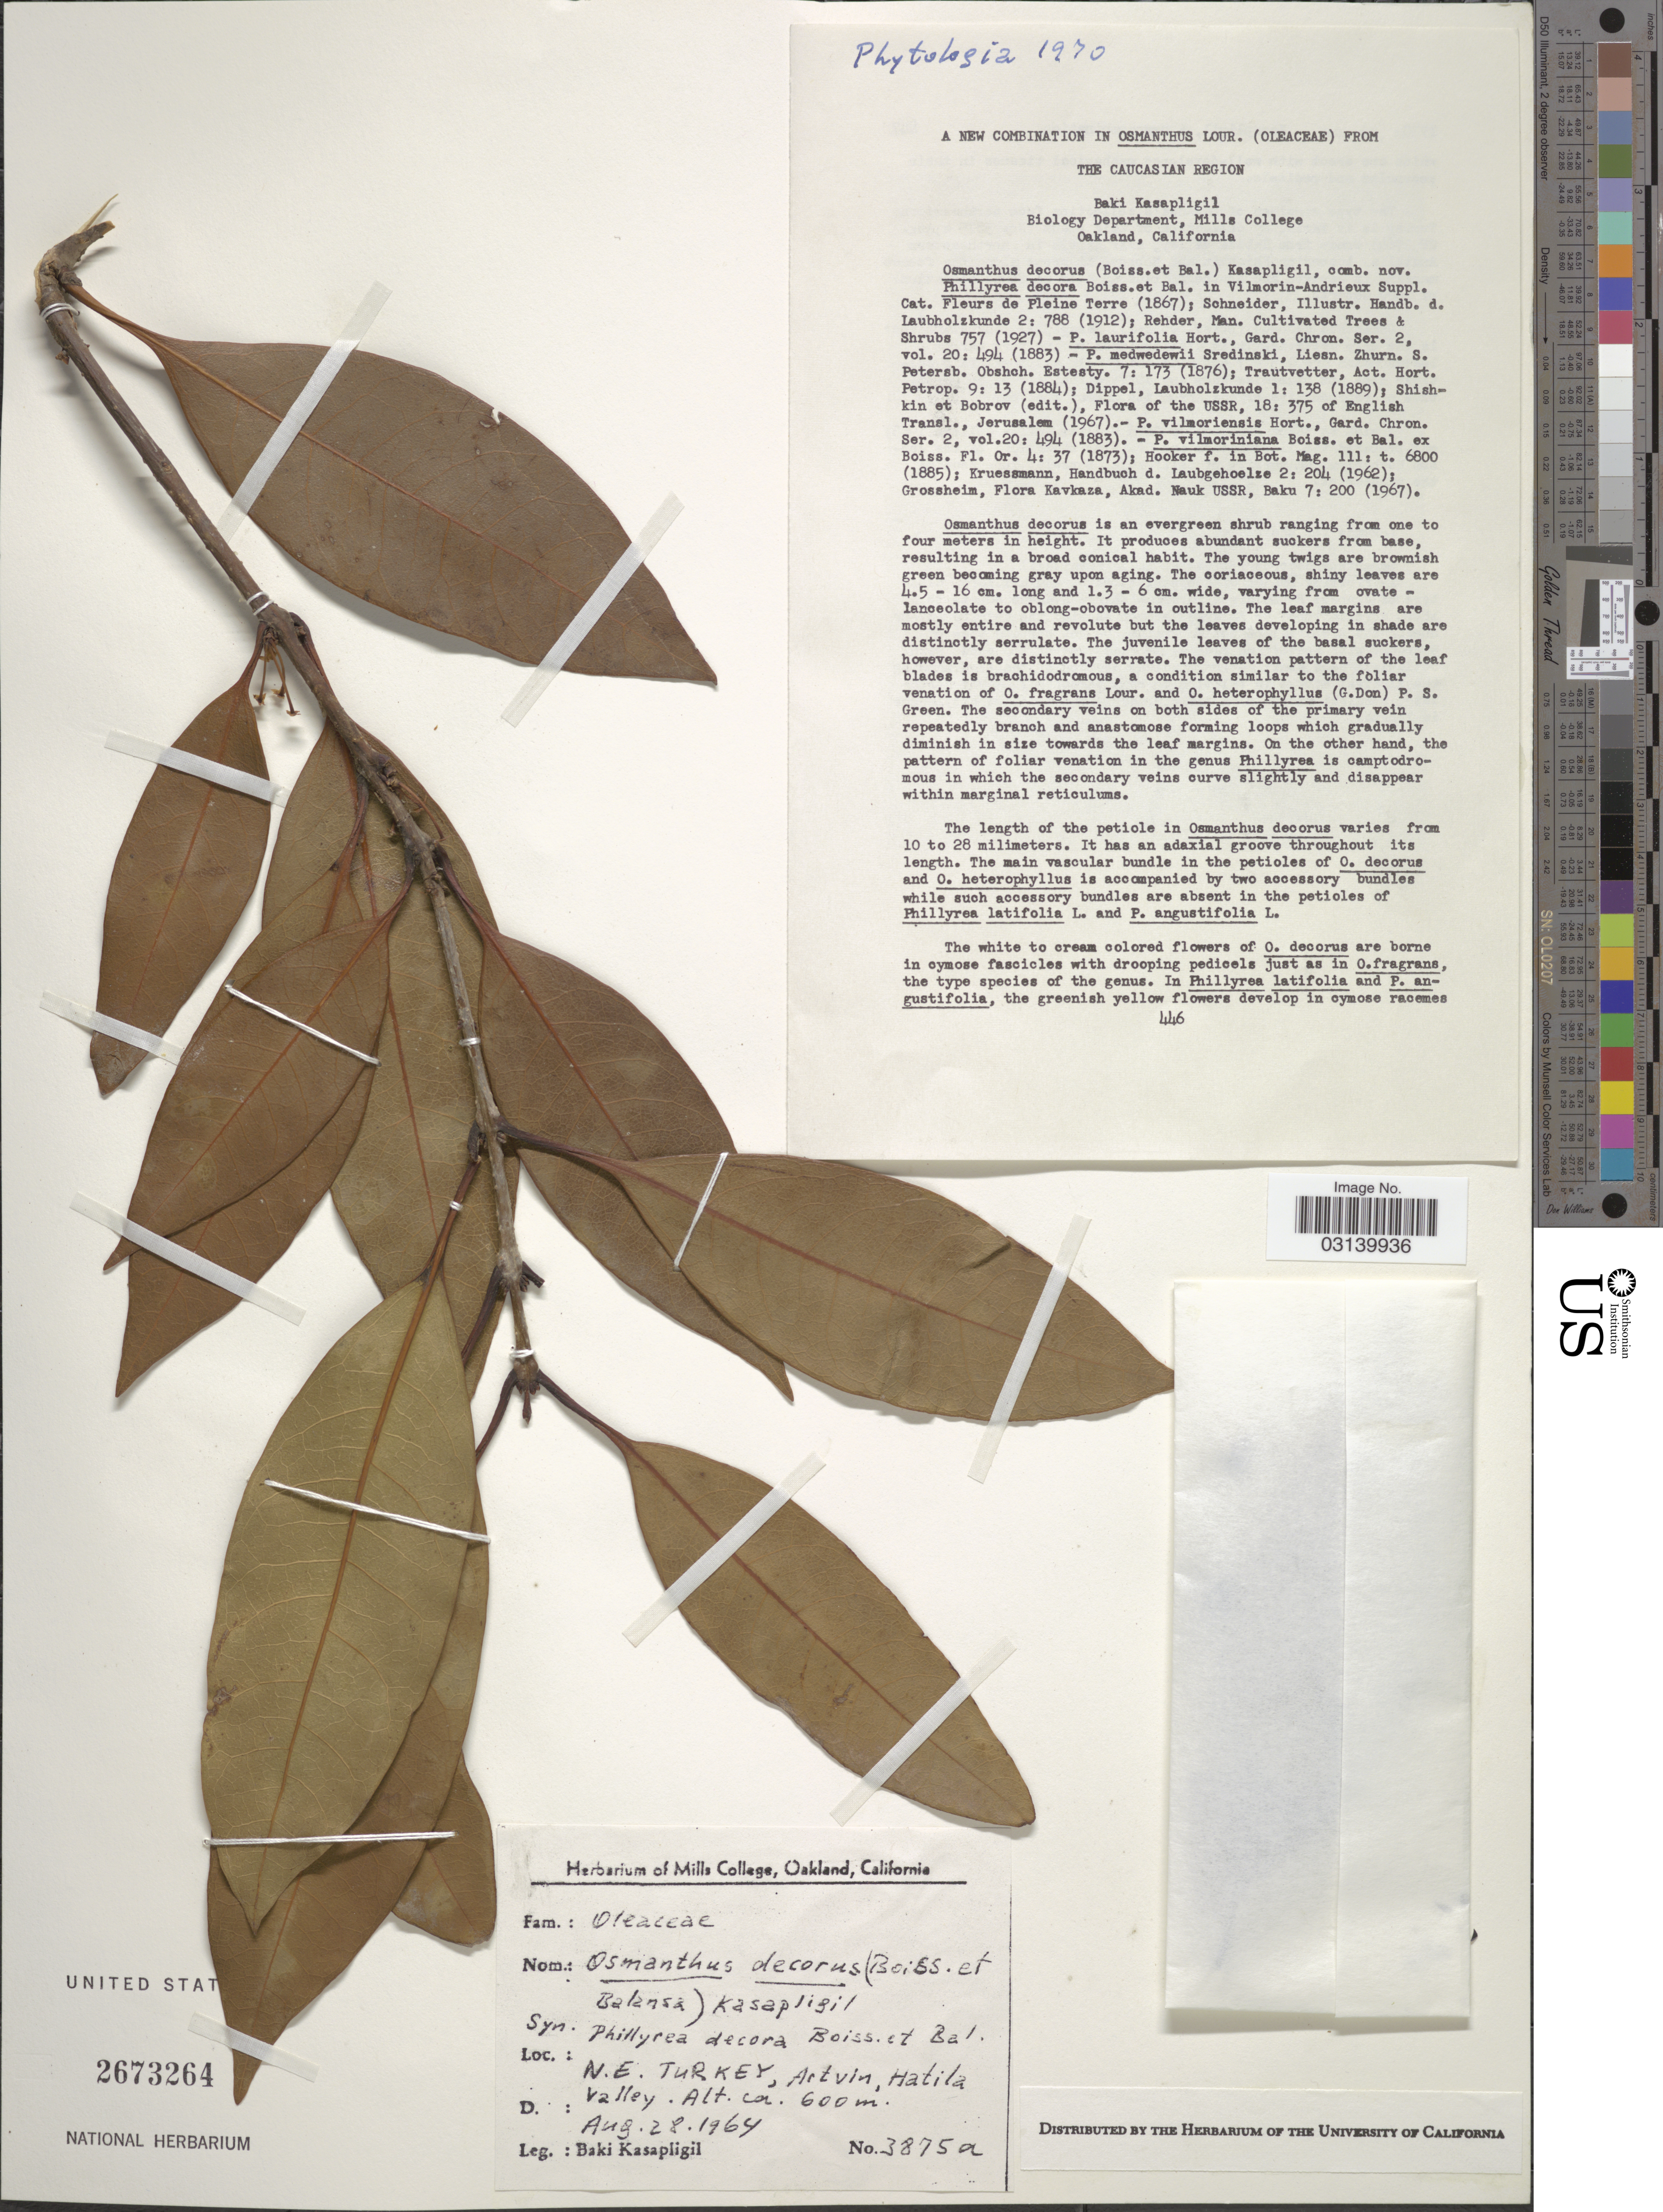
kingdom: Plantae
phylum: Tracheophyta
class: Magnoliopsida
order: Lamiales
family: Oleaceae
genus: Osmanthus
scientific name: Osmanthus decorus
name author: (Boiss. & Balansa) Kasapligil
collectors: B. Kasapligil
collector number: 3875 a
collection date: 1964-08-28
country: United States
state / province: California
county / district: Alameda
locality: N.E. Turkey, Artvin, Hatila Valley. The Caucasian Region. Oakland [unsure placement].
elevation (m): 600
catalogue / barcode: US 2673264